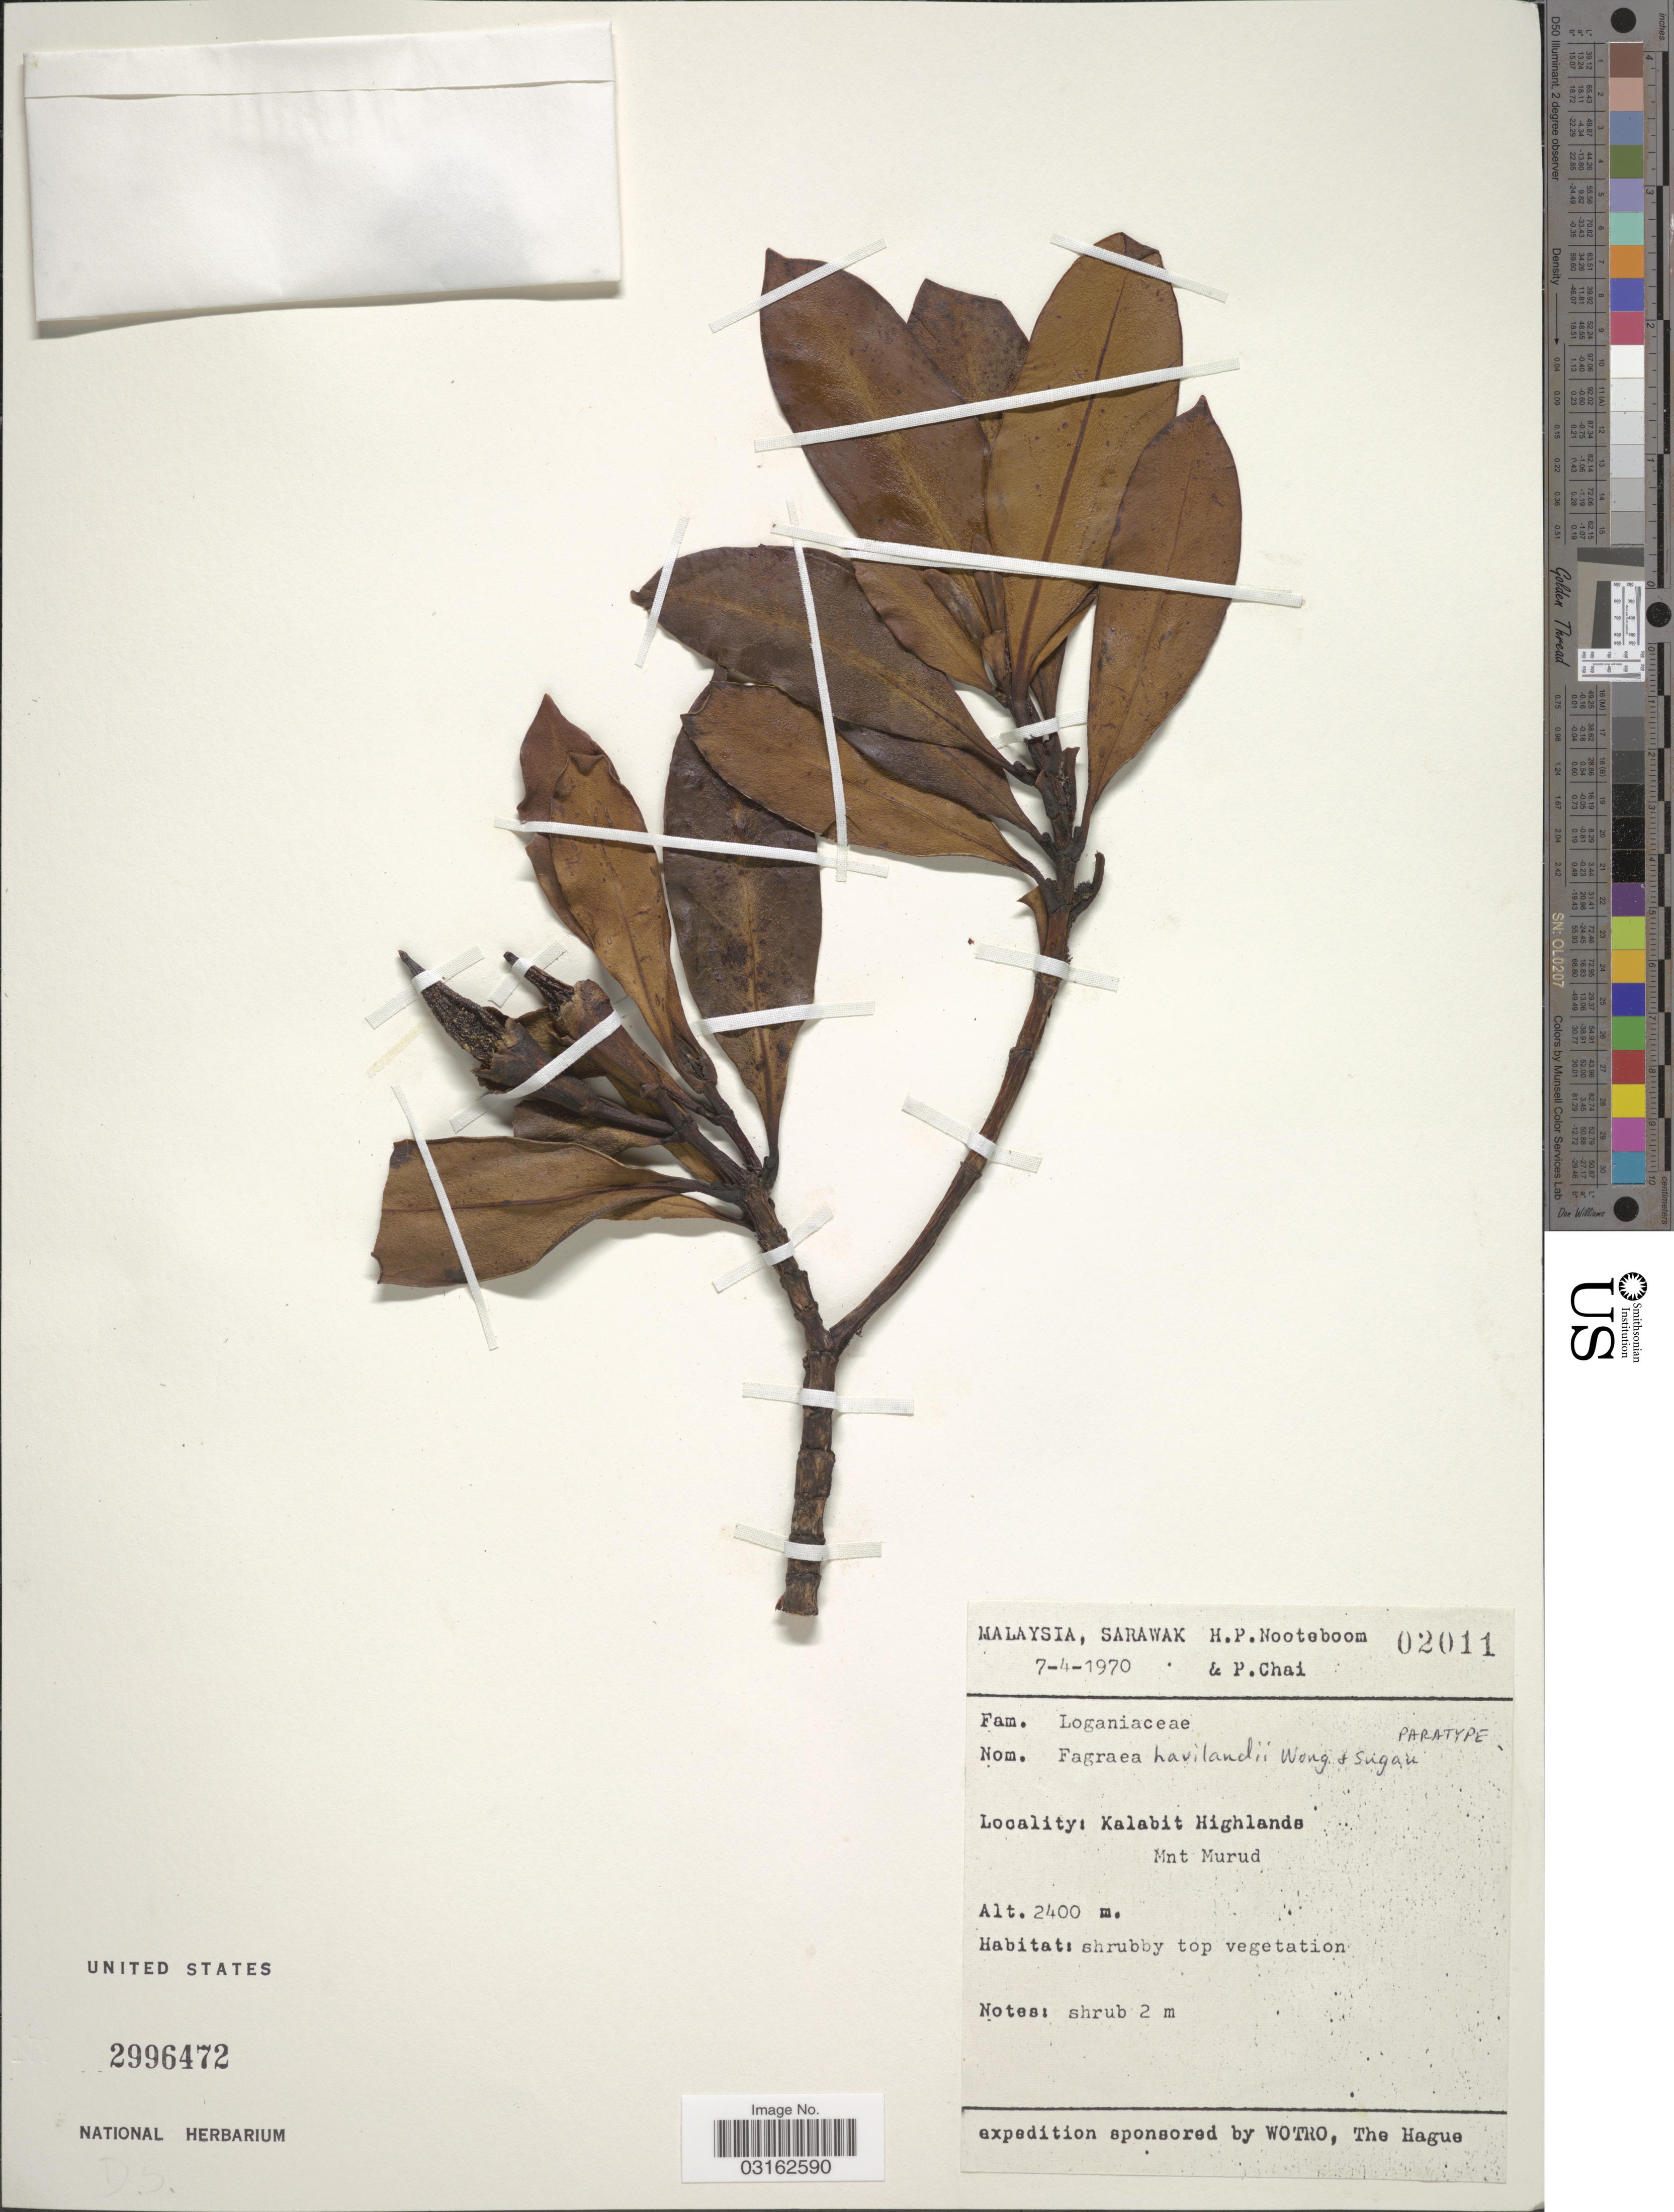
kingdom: Plantae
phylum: Tracheophyta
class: Magnoliopsida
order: Gentianales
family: Gentianaceae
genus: Fagraea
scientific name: Fagraea havilandii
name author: K.M. Wong & Sugau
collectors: H. P. Nooteboom & P. Chai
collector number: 02011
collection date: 1970-04-07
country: Malaysia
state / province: Sarawak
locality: Kalabit Highlands. Mnt Murud.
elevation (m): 2400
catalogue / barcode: US 2996472